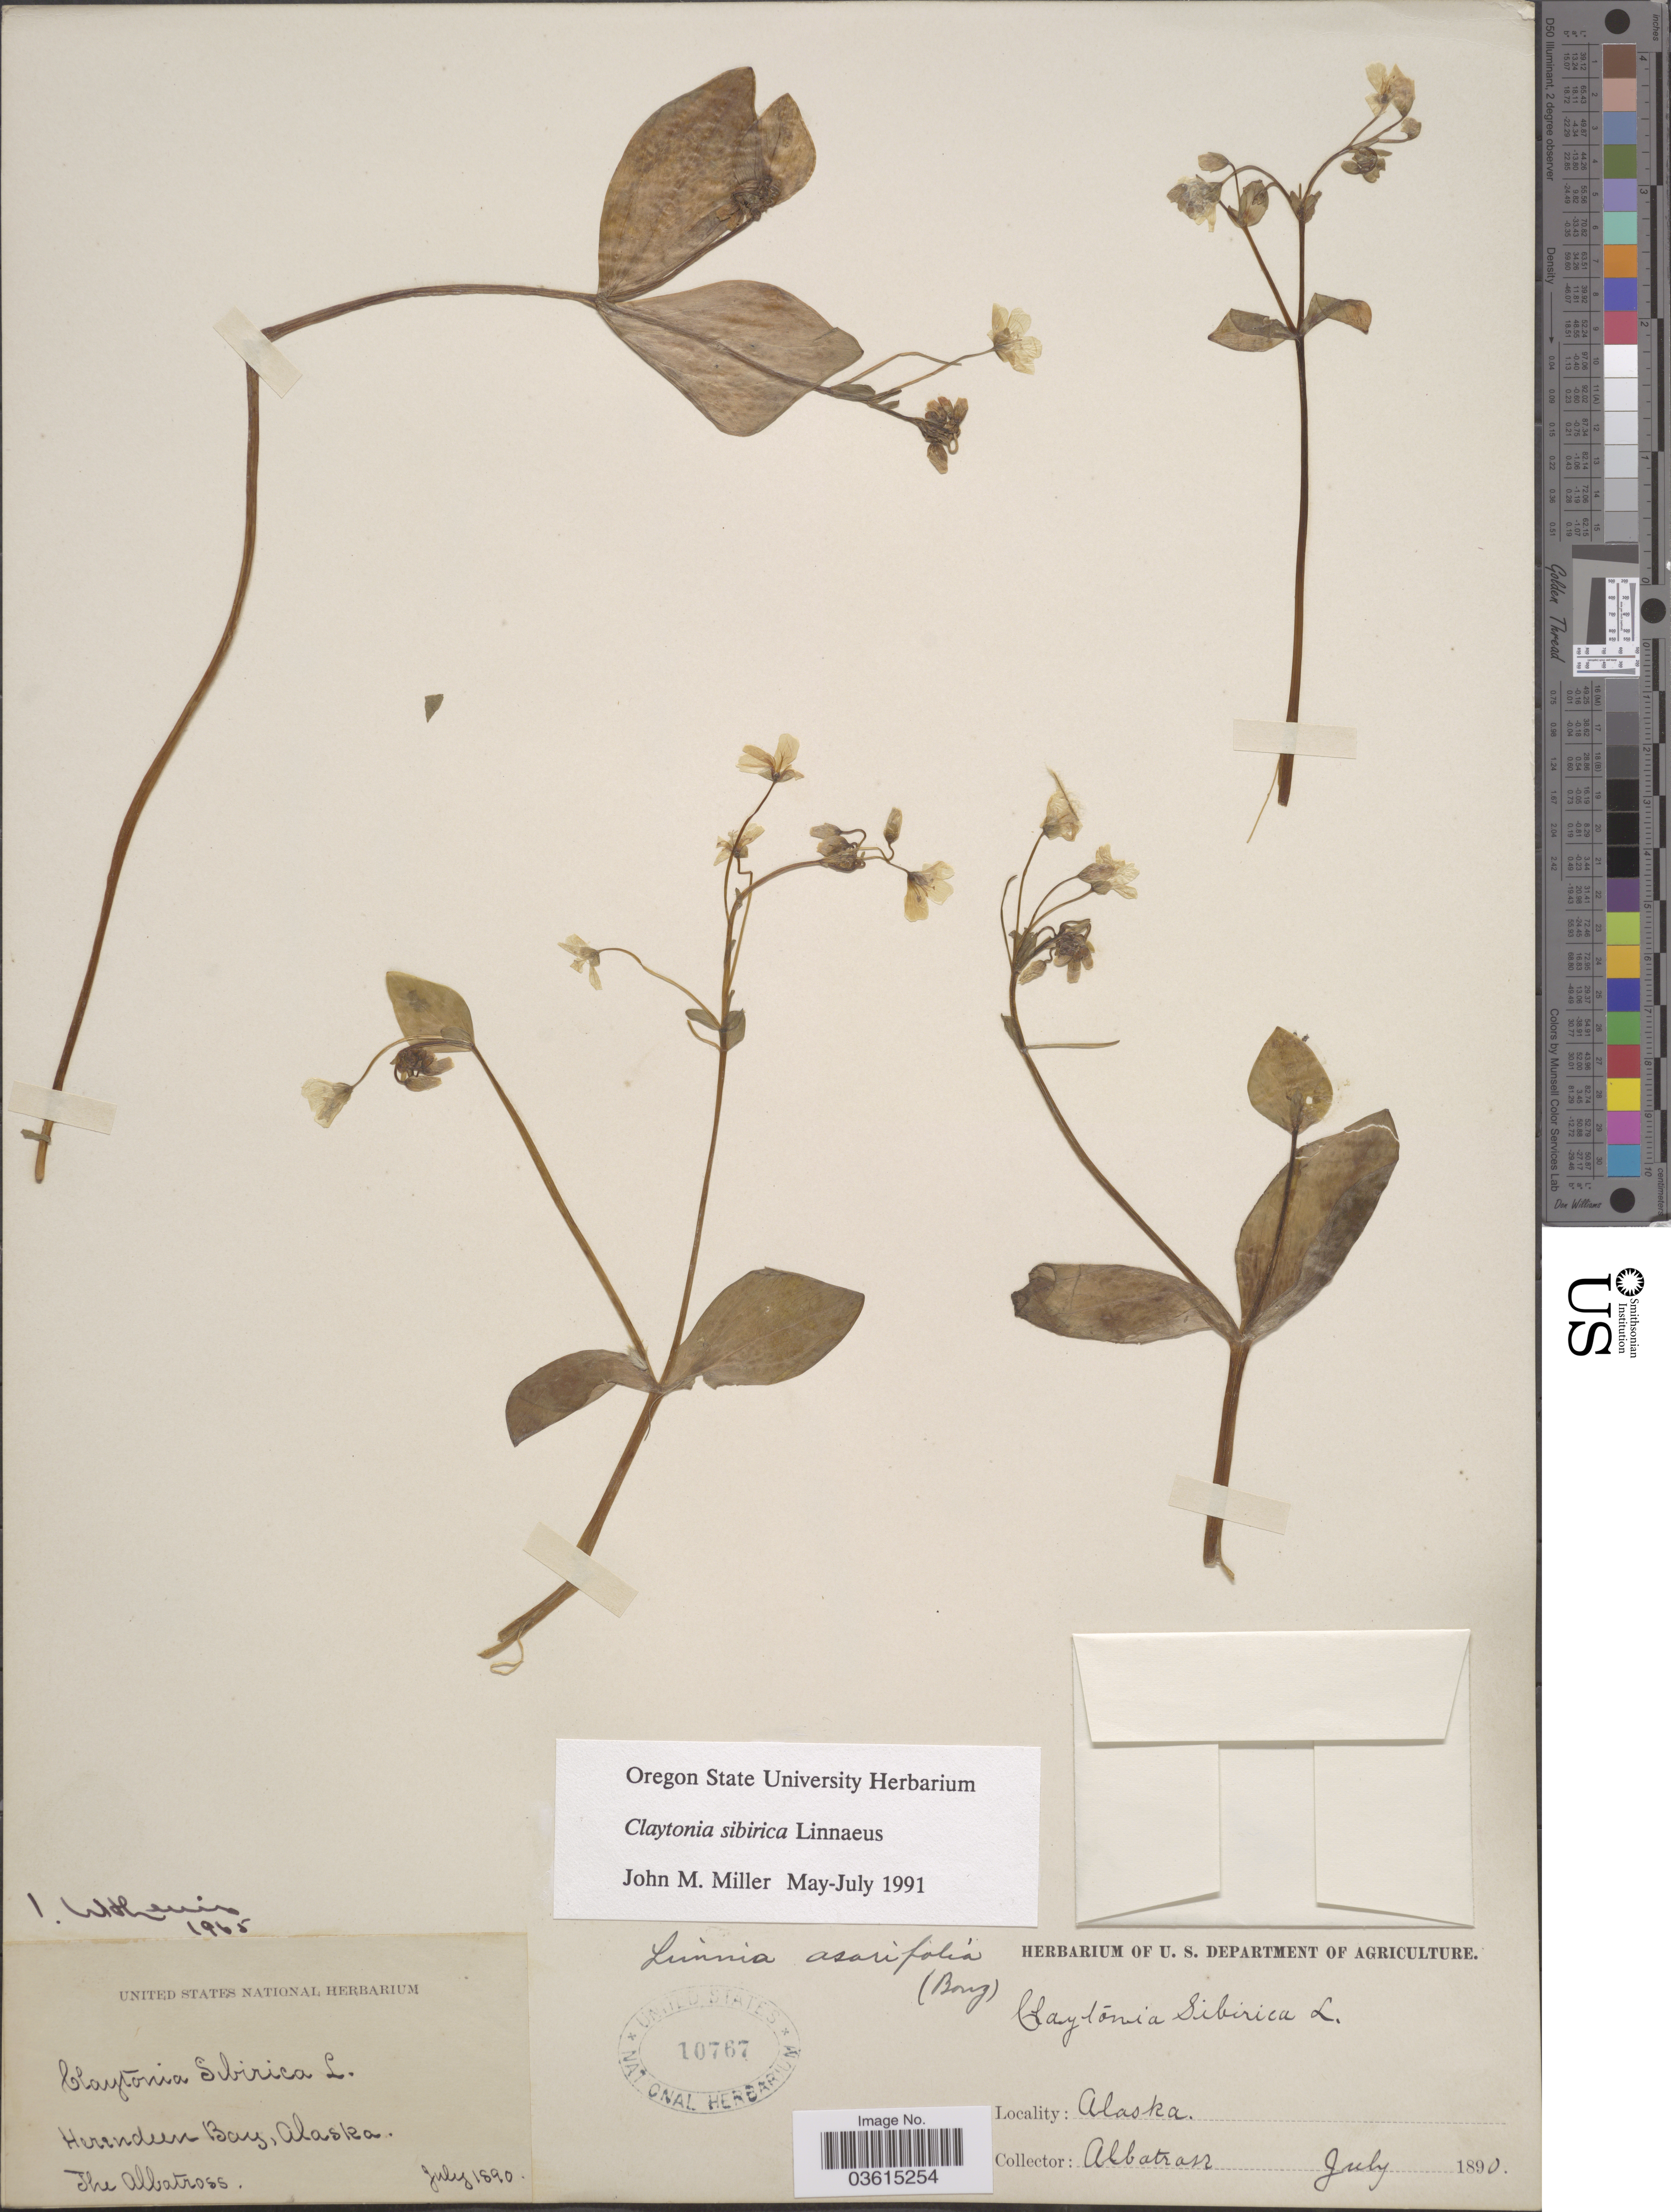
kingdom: Plantae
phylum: Tracheophyta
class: Magnoliopsida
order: Caryophyllales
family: Montiaceae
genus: Claytonia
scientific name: Claytonia sibirica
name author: L.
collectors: "The Albatross"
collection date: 1890-07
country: United States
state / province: Alaska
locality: Herendeen Bay.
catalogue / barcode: US 10767